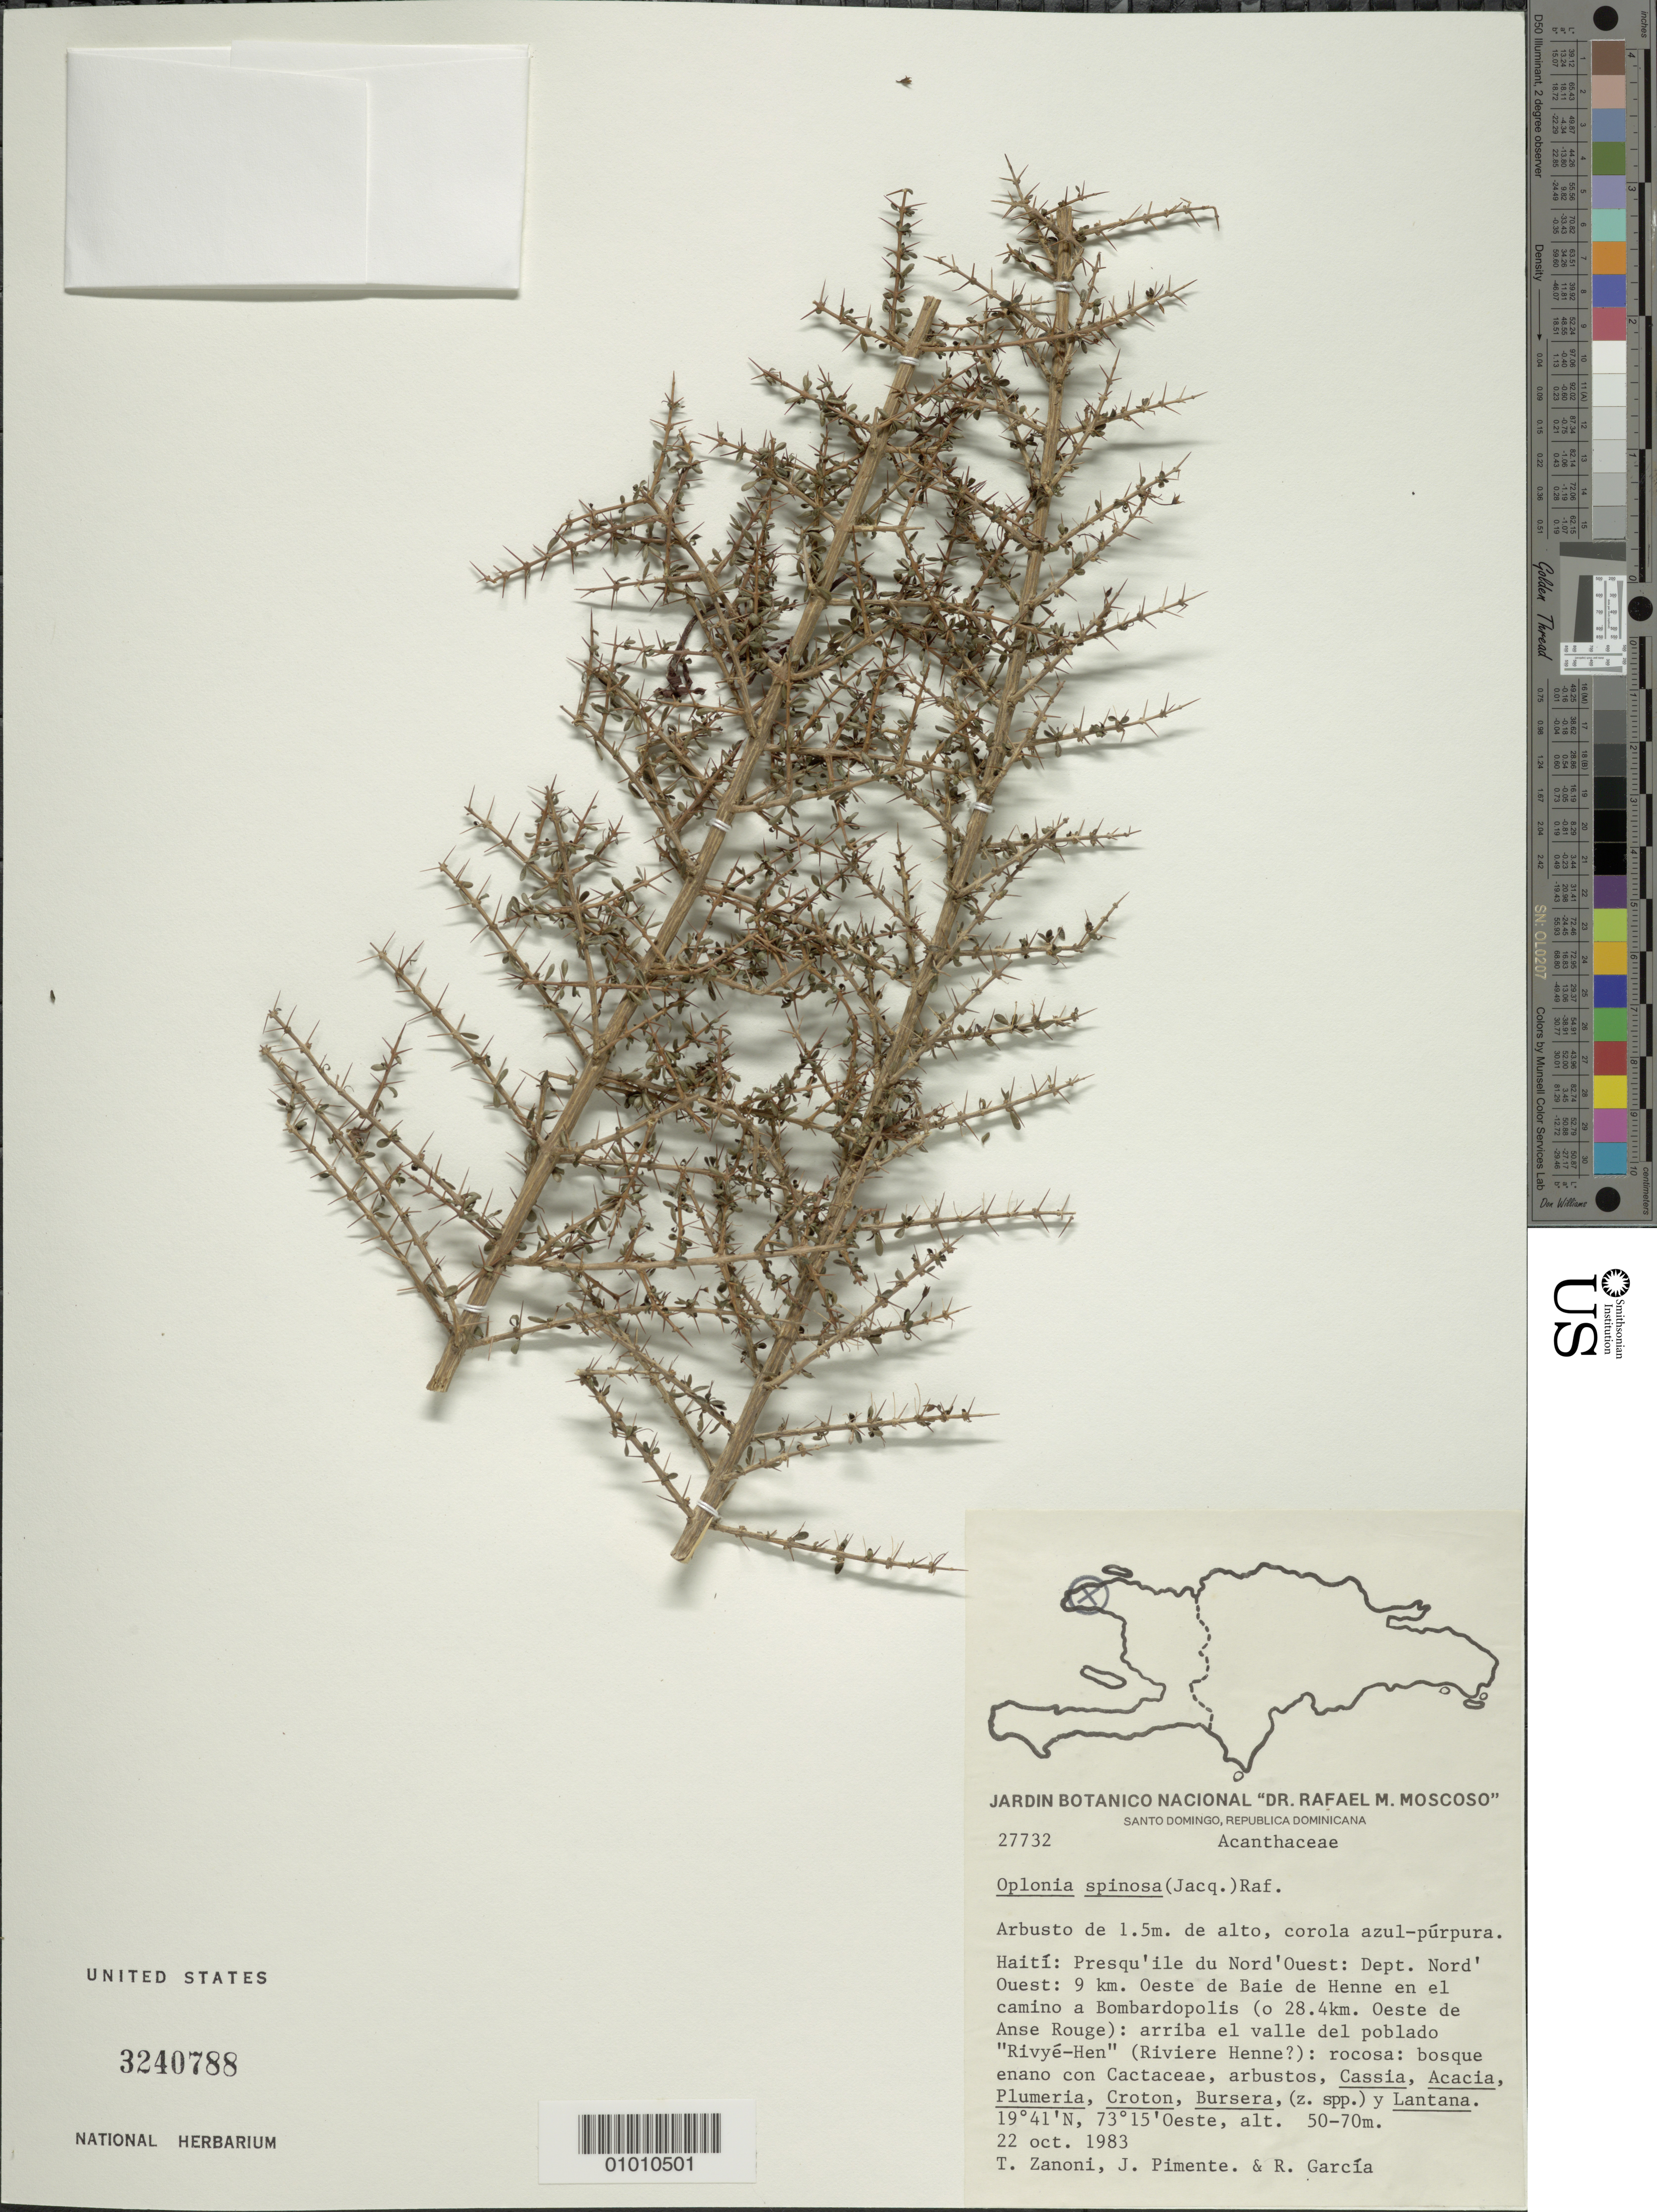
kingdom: Plantae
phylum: Tracheophyta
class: Magnoliopsida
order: Lamiales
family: Acanthaceae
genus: Oplonia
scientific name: Oplonia spinosa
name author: Raf.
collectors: T. A. Zanoni, J. Pimentel & R. G. García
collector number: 27732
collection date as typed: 22 Oct 1983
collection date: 1983-10-22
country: Dominican Republic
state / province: Nord Ouest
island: Hispaniola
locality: Presqu'ile du Nord Ouest, 9 km oeste de Baie de Henne en el camino a Bombardopolis (o 28.4 km oeste de anse Rouge), arriba el valle del poblado "Rivyé-Hen" (Riviere Henne?)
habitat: Rocosa, bosque enano con Cactaceae, arbustos, Cassia, Acacia, Plumeria, Croton, Bursera y Lantana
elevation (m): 50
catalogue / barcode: US 3240788